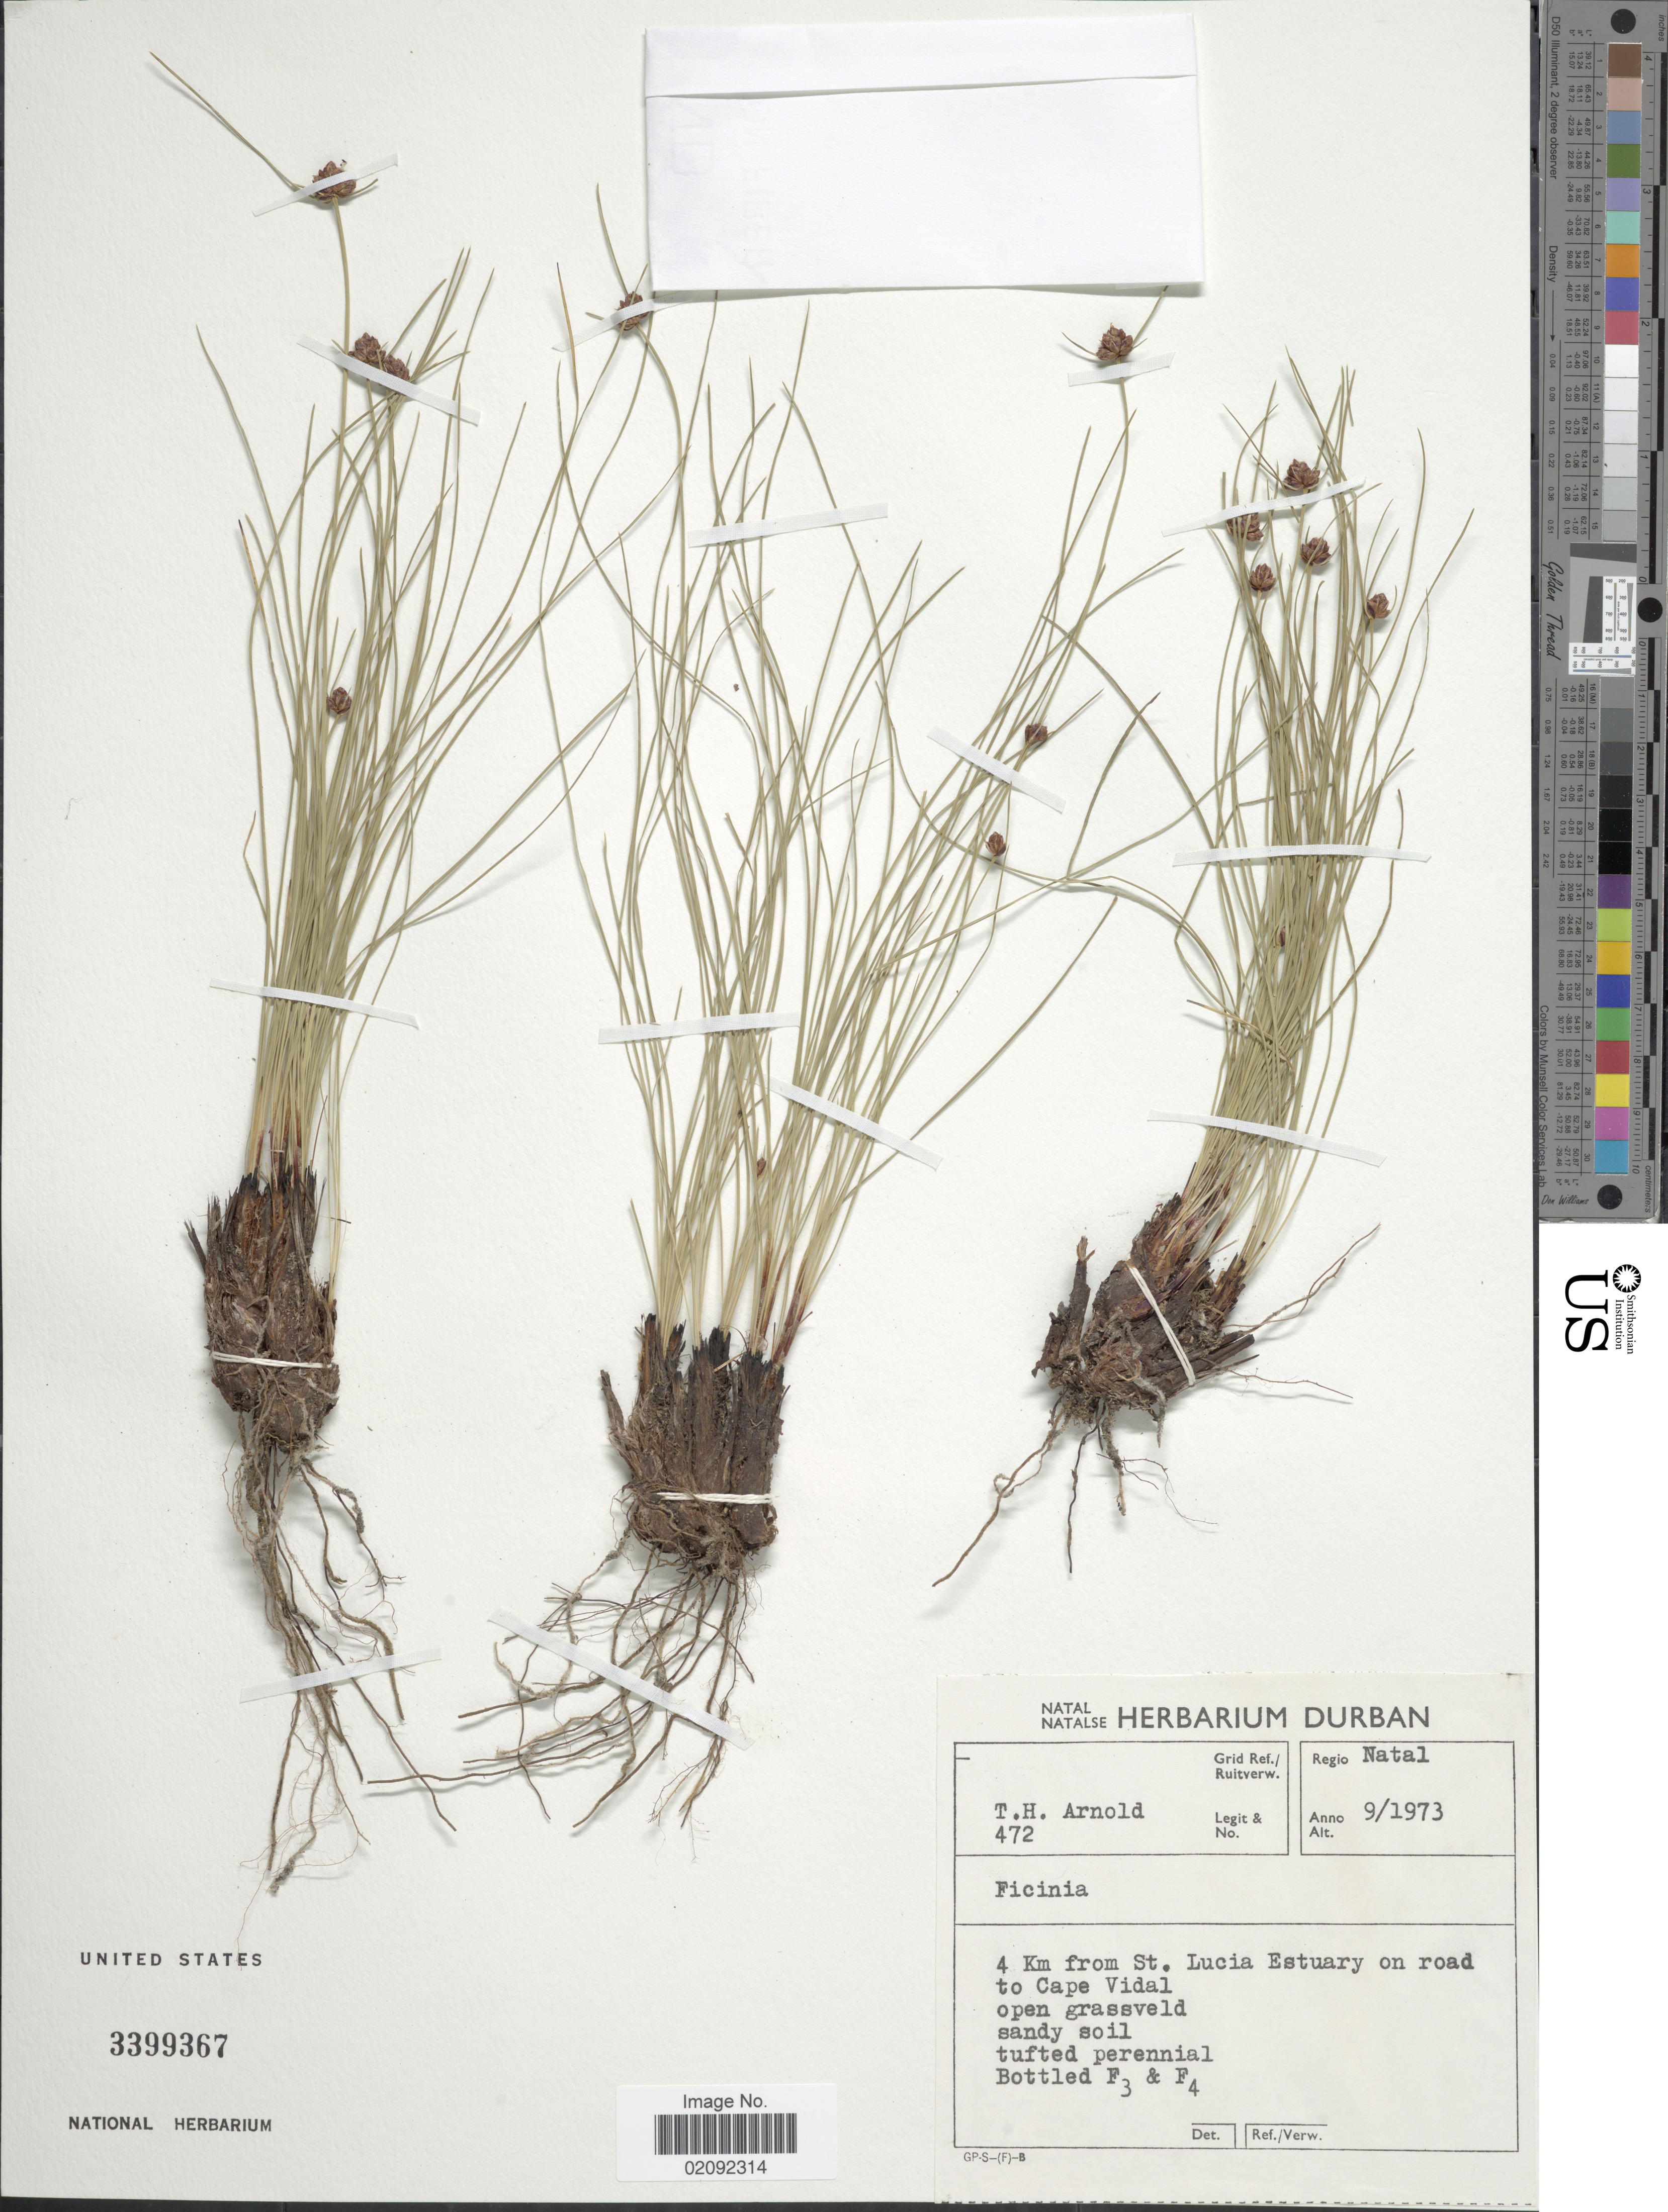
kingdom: Plantae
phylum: Tracheophyta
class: Liliopsida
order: Poales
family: Cyperaceae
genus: Ficinia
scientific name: Ficinia laciniata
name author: (Thunb.) Nees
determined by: Strong, Mark T., (BOT), Smithsonian Institution - National Museum of Natural History (UNITED STATES)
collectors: T. H. Arnold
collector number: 472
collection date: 1973-09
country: South Africa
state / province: KwaZulu-Natal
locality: Regio Natal, 4 Km from St. Lucia Estuary on road to Cape Vidal, open grassveld, sandy soil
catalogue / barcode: US 3399367